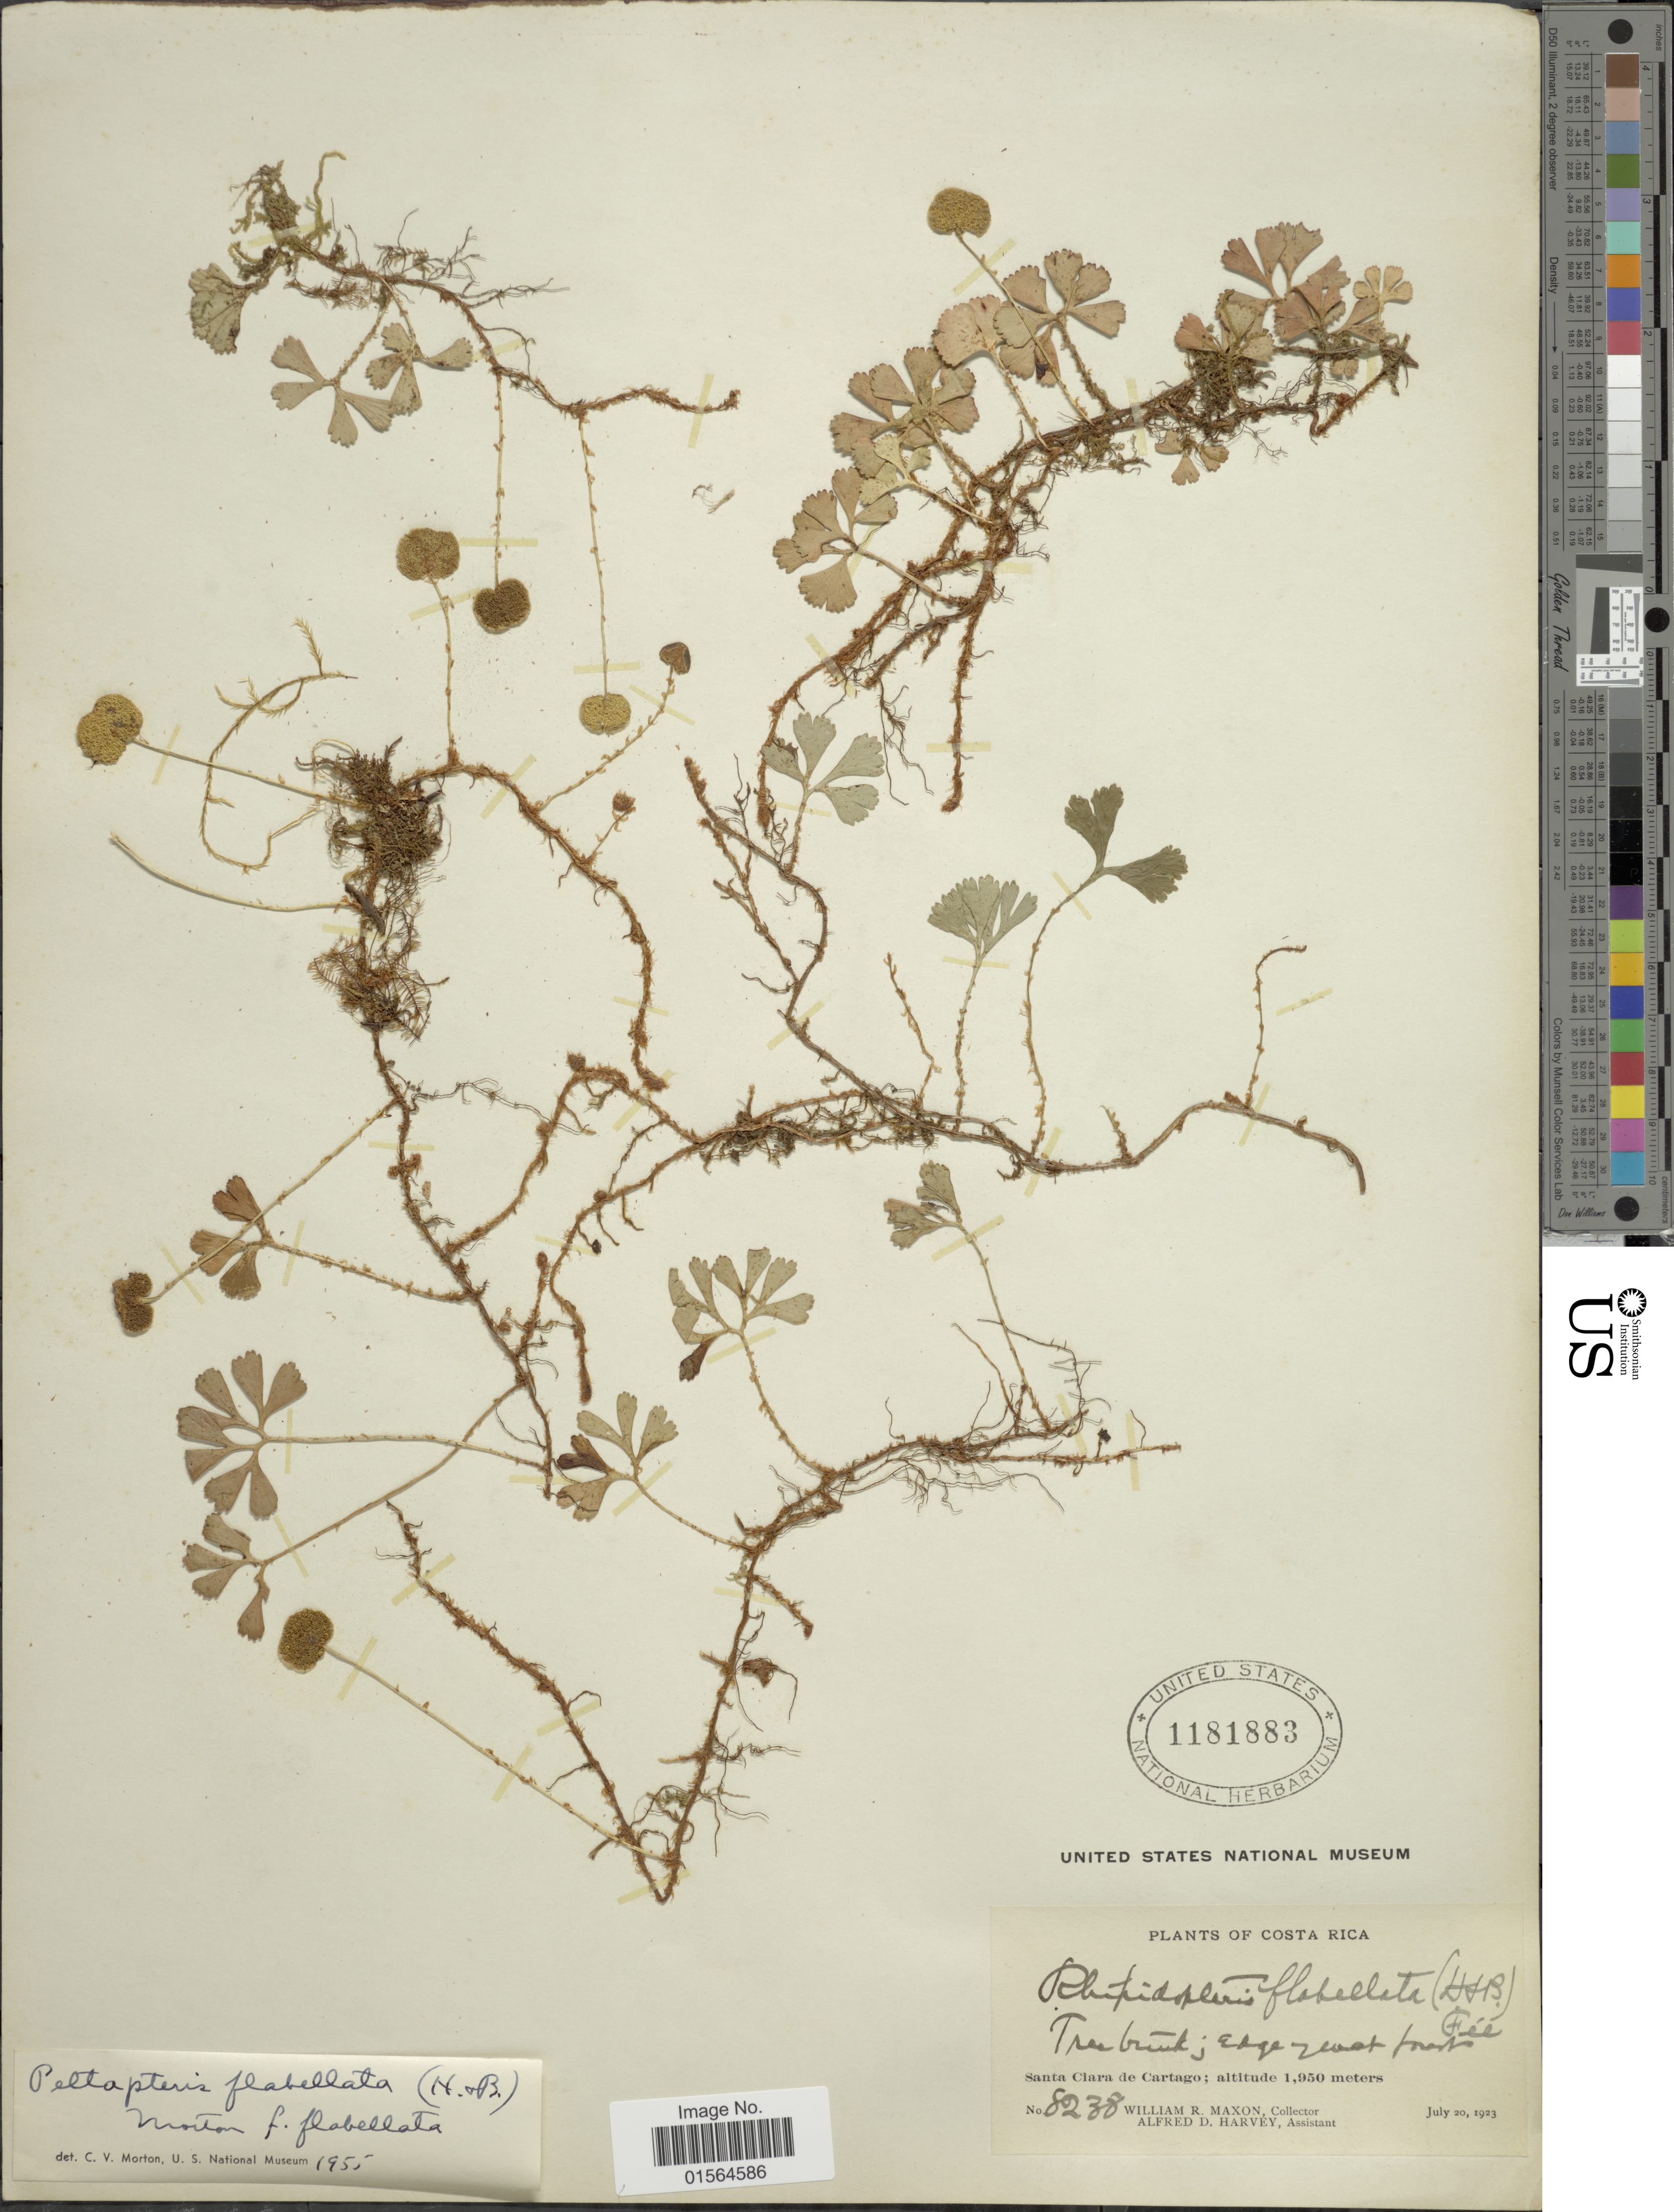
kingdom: Plantae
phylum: Tracheophyta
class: Polypodiopsida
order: Polypodiales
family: Dryopteridaceae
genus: Elaphoglossum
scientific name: Elaphoglossum peltatum f. flabellatum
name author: (Humb. & Bonpl. ex Willd.) Mickel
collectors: W. R. Maxon & A. D. Harvey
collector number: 8238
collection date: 1923-07-20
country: Costa Rica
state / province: Cartago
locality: Santa Clara de Cartago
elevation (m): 1950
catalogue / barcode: US 1181883